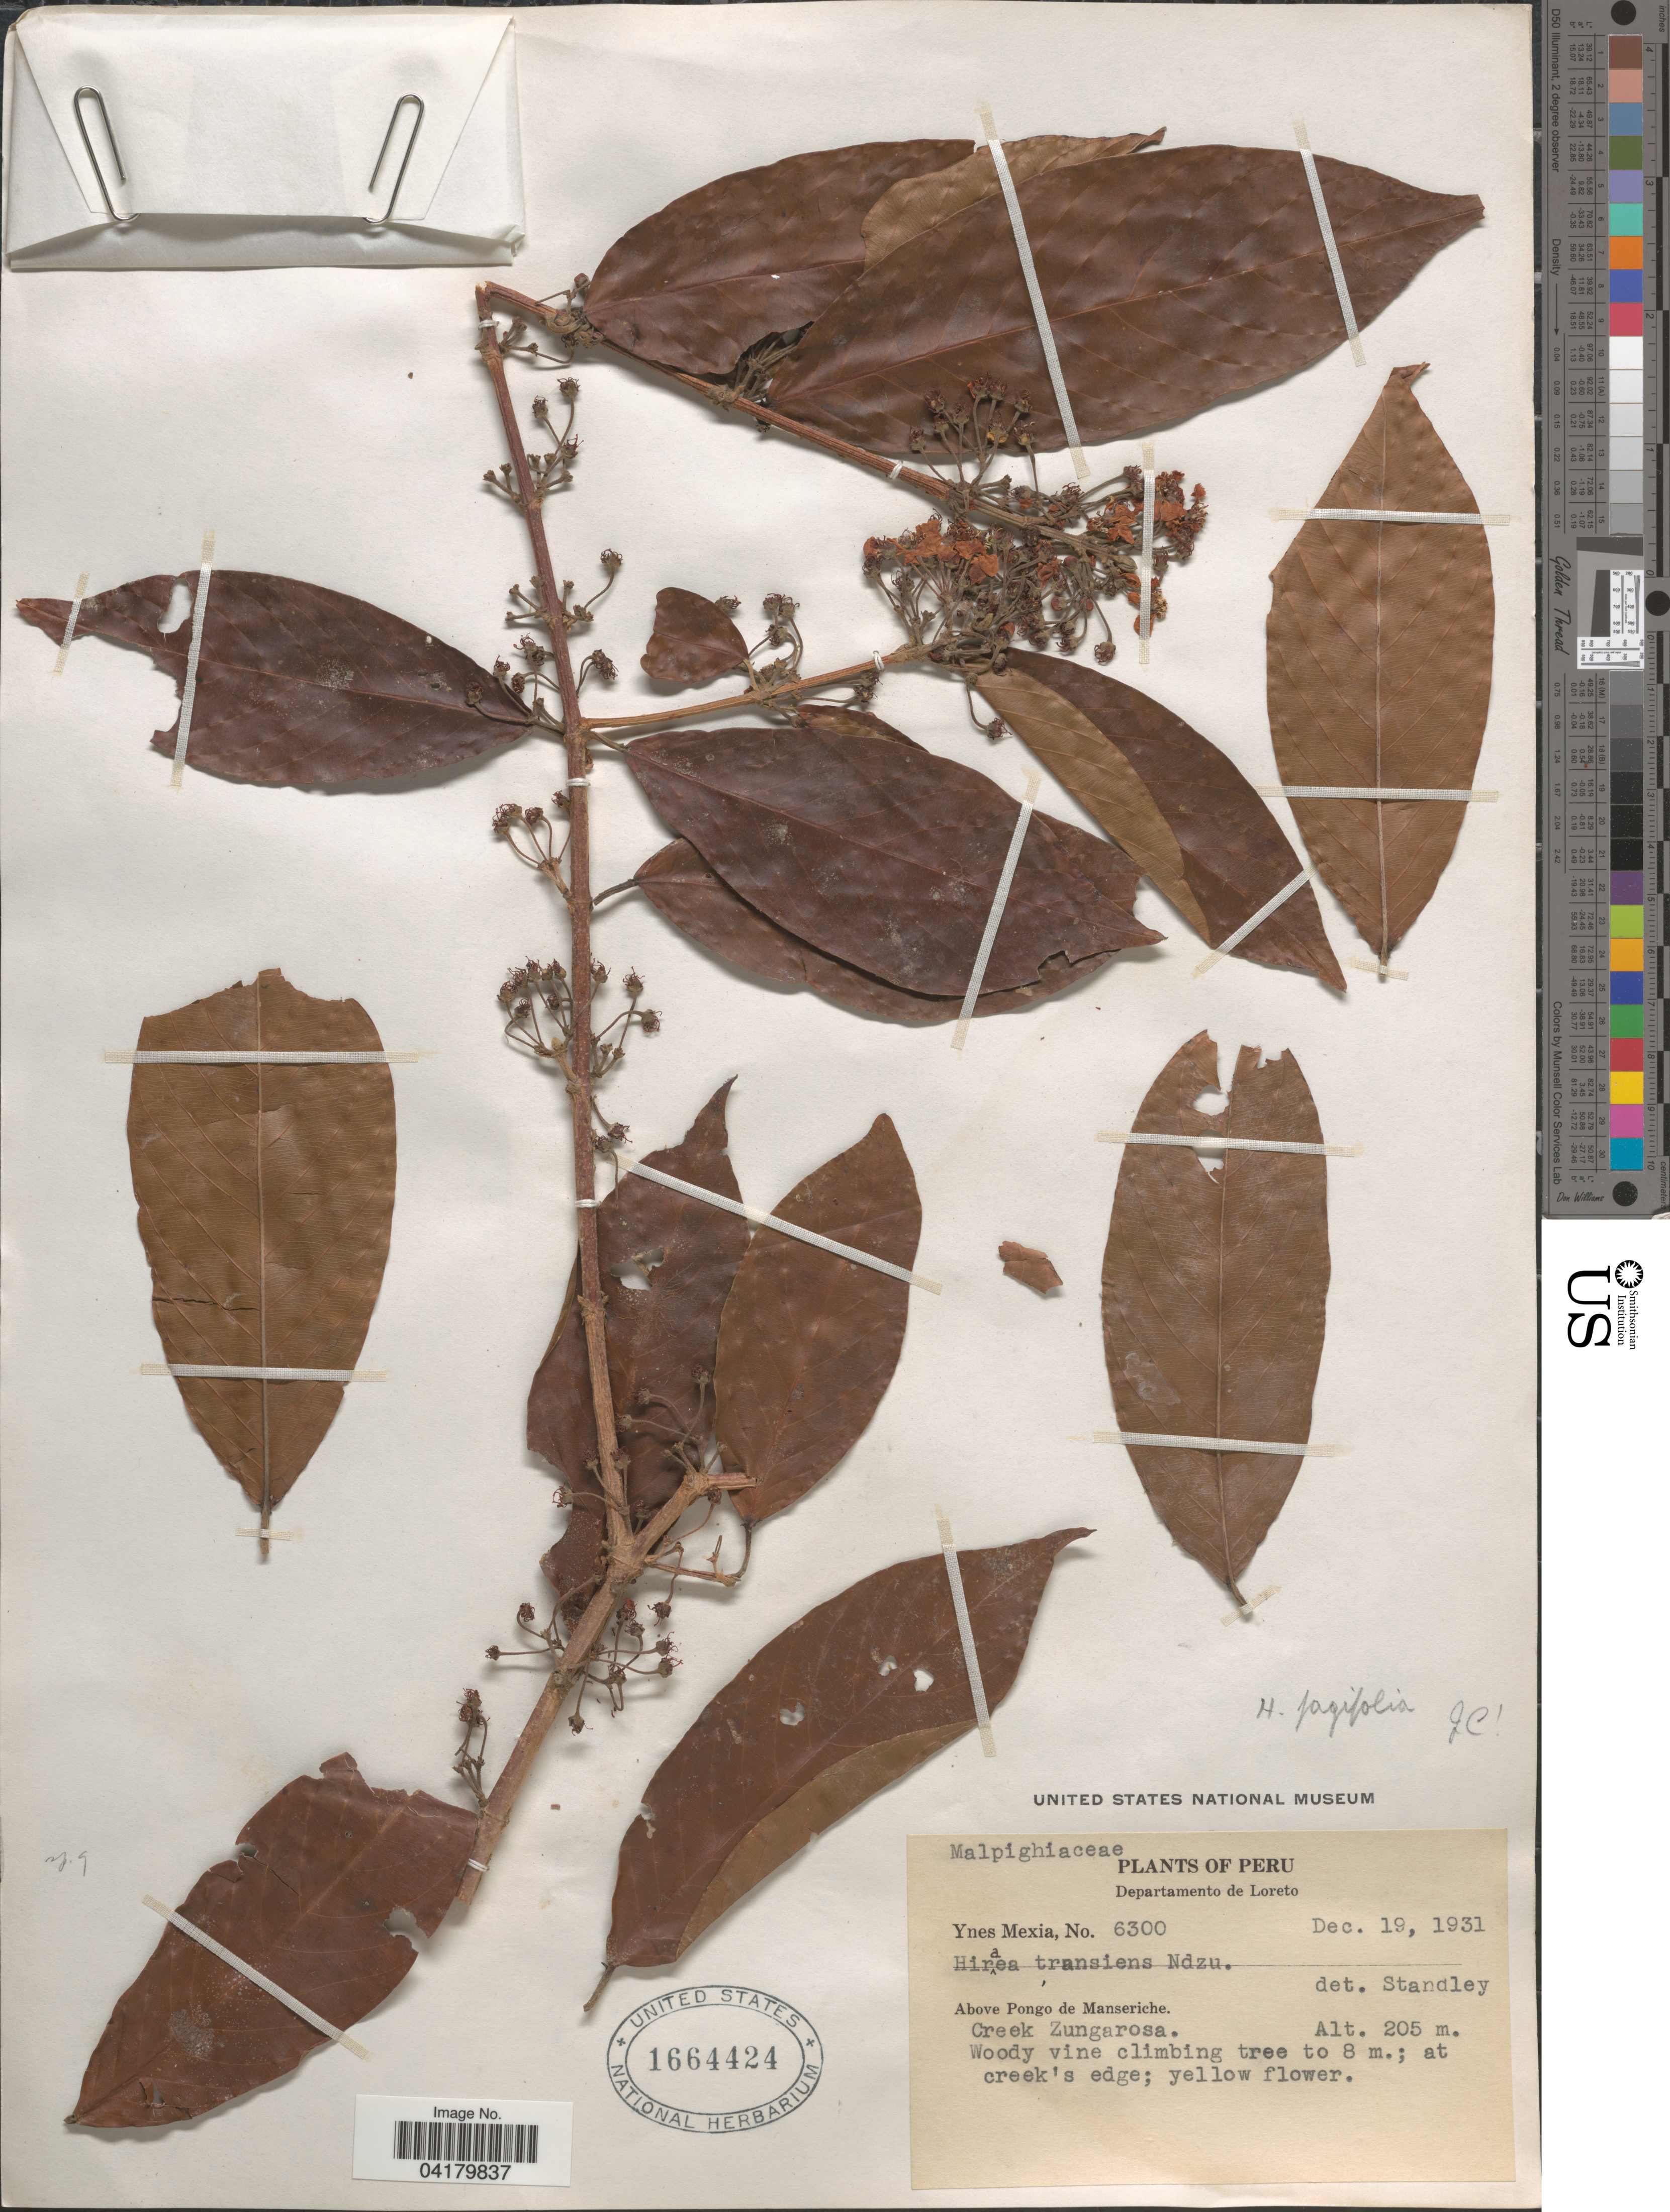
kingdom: Plantae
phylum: Tracheophyta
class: Magnoliopsida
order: Malpighiales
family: Malpighiaceae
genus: Hiraea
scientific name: Hiraea fagifolia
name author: (DC.) A. Juss.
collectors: Y. Mexia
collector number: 6300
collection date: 1931-12-19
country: Peru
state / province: Loreto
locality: Departemento de Loreto. Above Pongo de Manseriche. Creek Zungarosa.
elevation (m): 205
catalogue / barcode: US 1664424